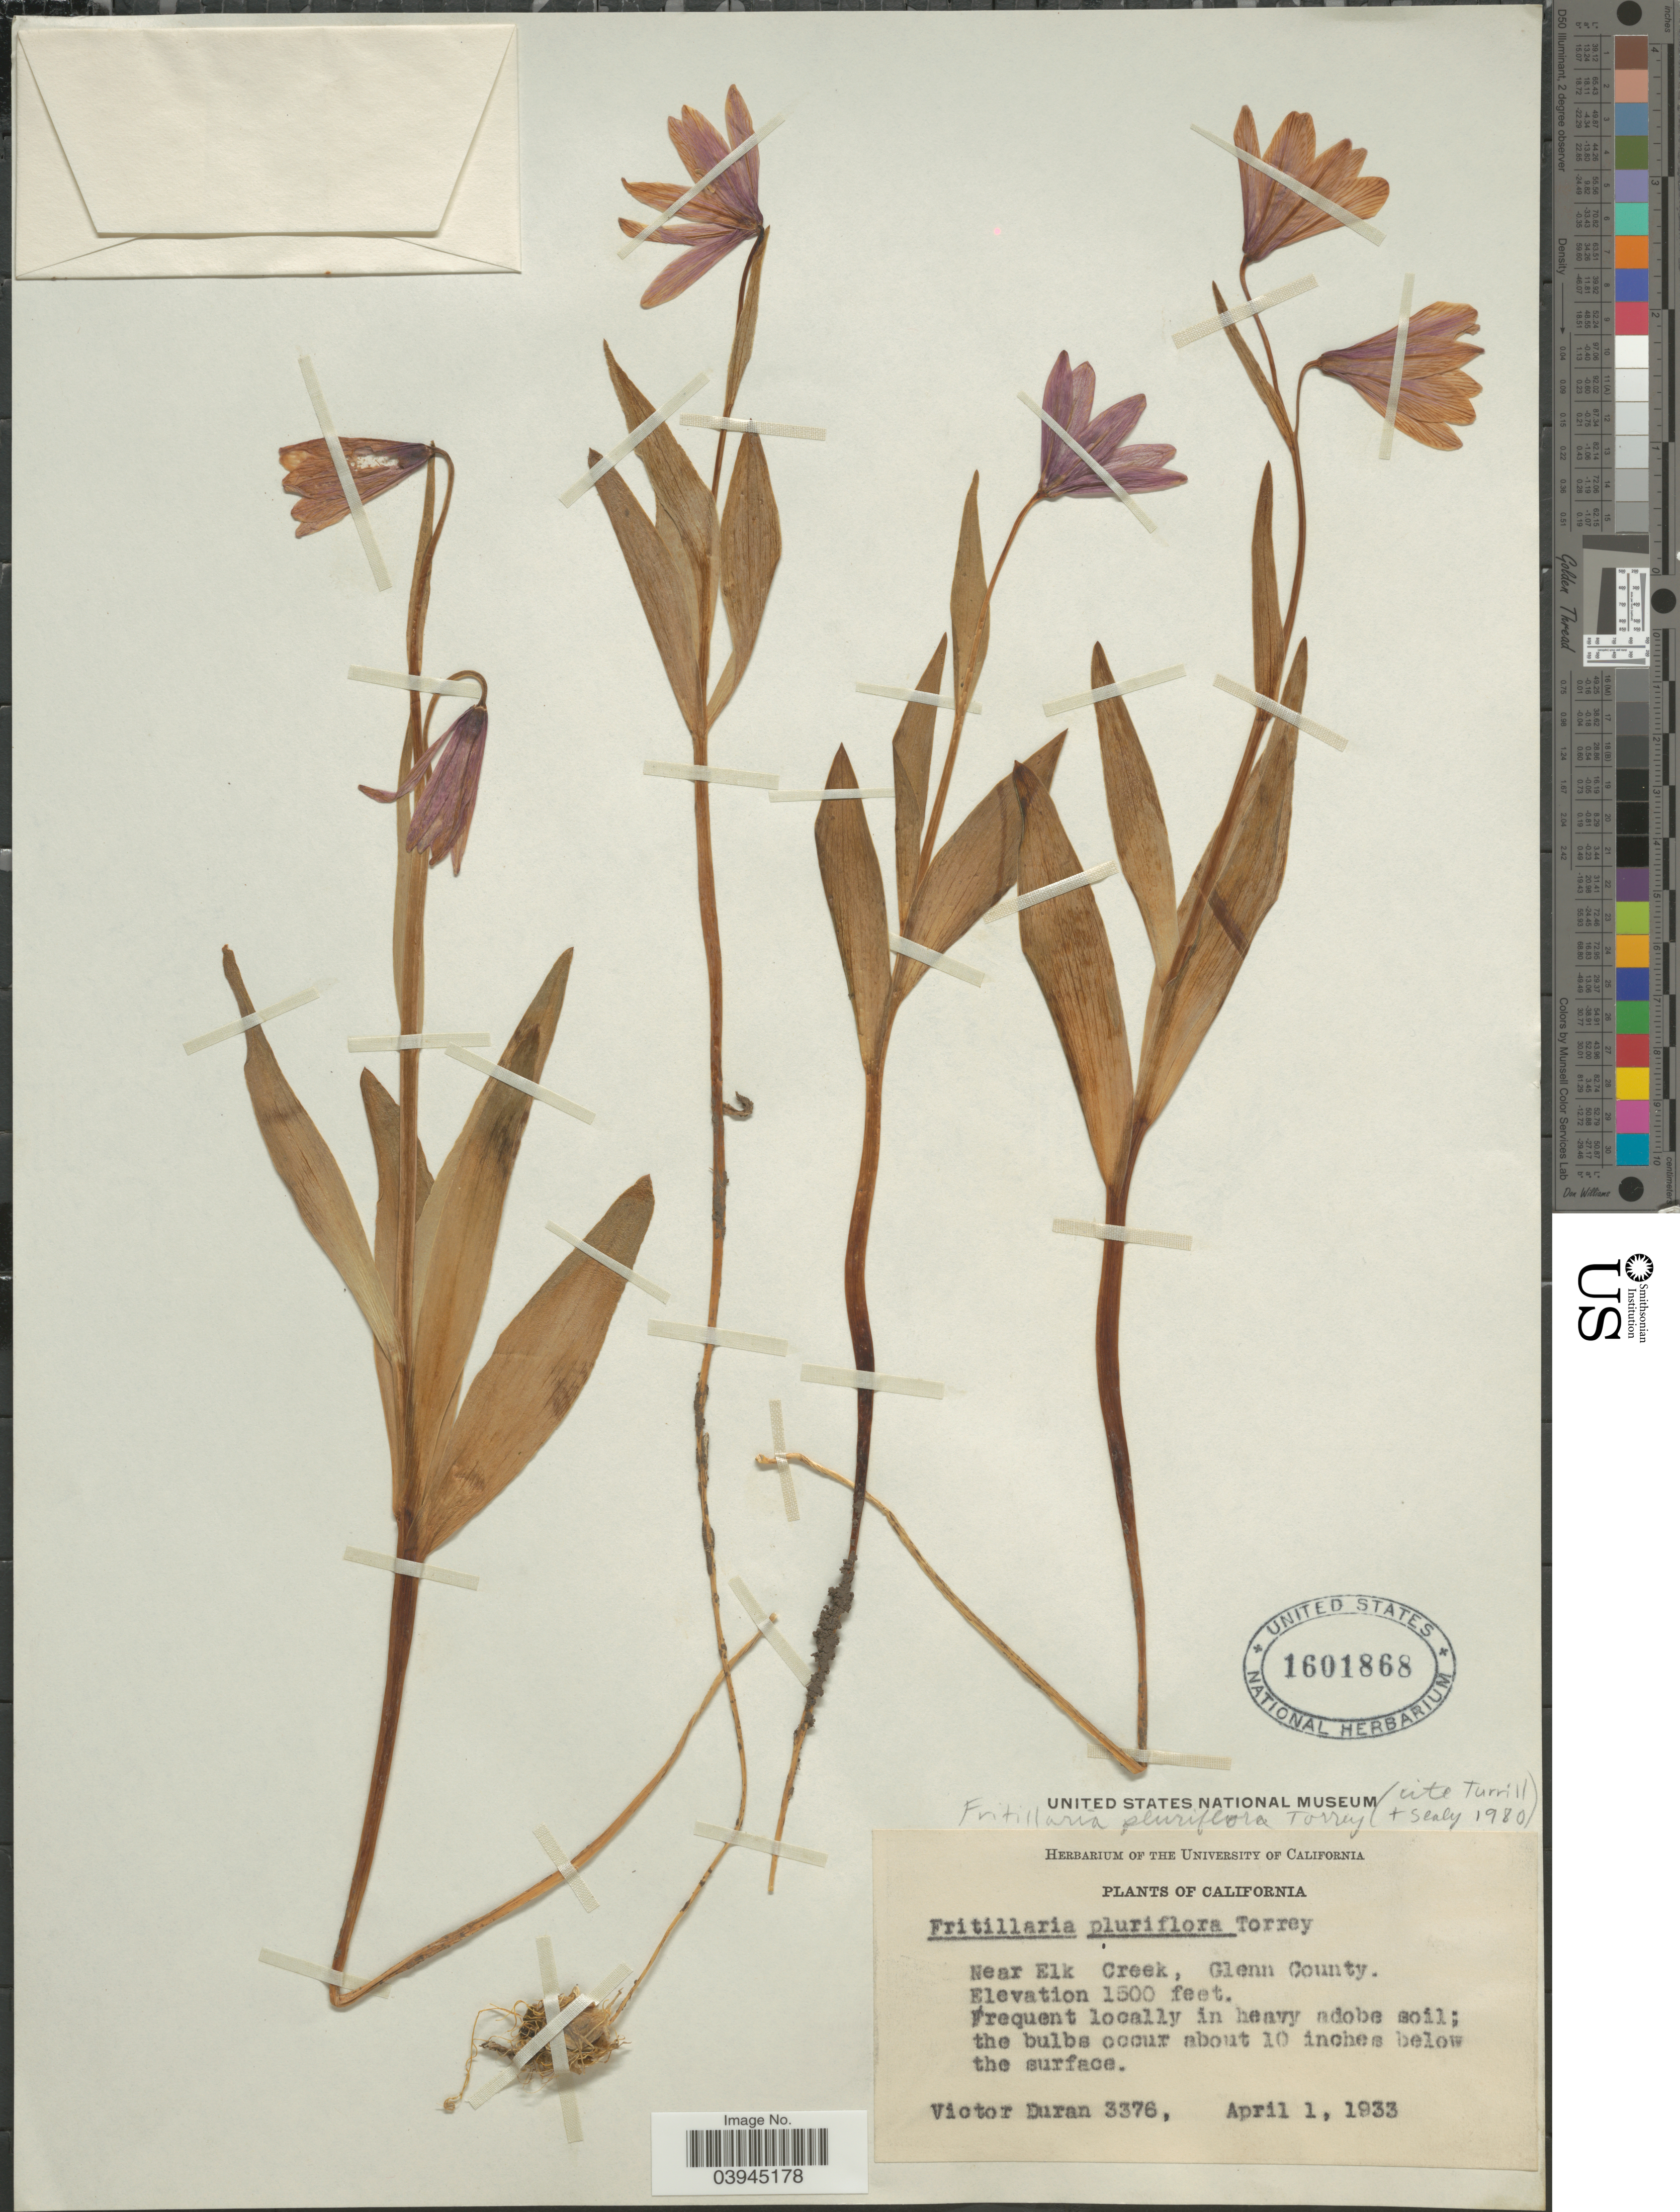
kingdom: Plantae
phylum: Tracheophyta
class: Liliopsida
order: Liliales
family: Liliaceae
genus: Fritillaria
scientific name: Fritillaria pluriflora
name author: Torr. ex Benth.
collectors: V. Duran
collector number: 3376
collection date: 1933-04-01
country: United States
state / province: California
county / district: Glenn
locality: Near Elk Creek, Glenn County.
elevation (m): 457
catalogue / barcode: US 1601868